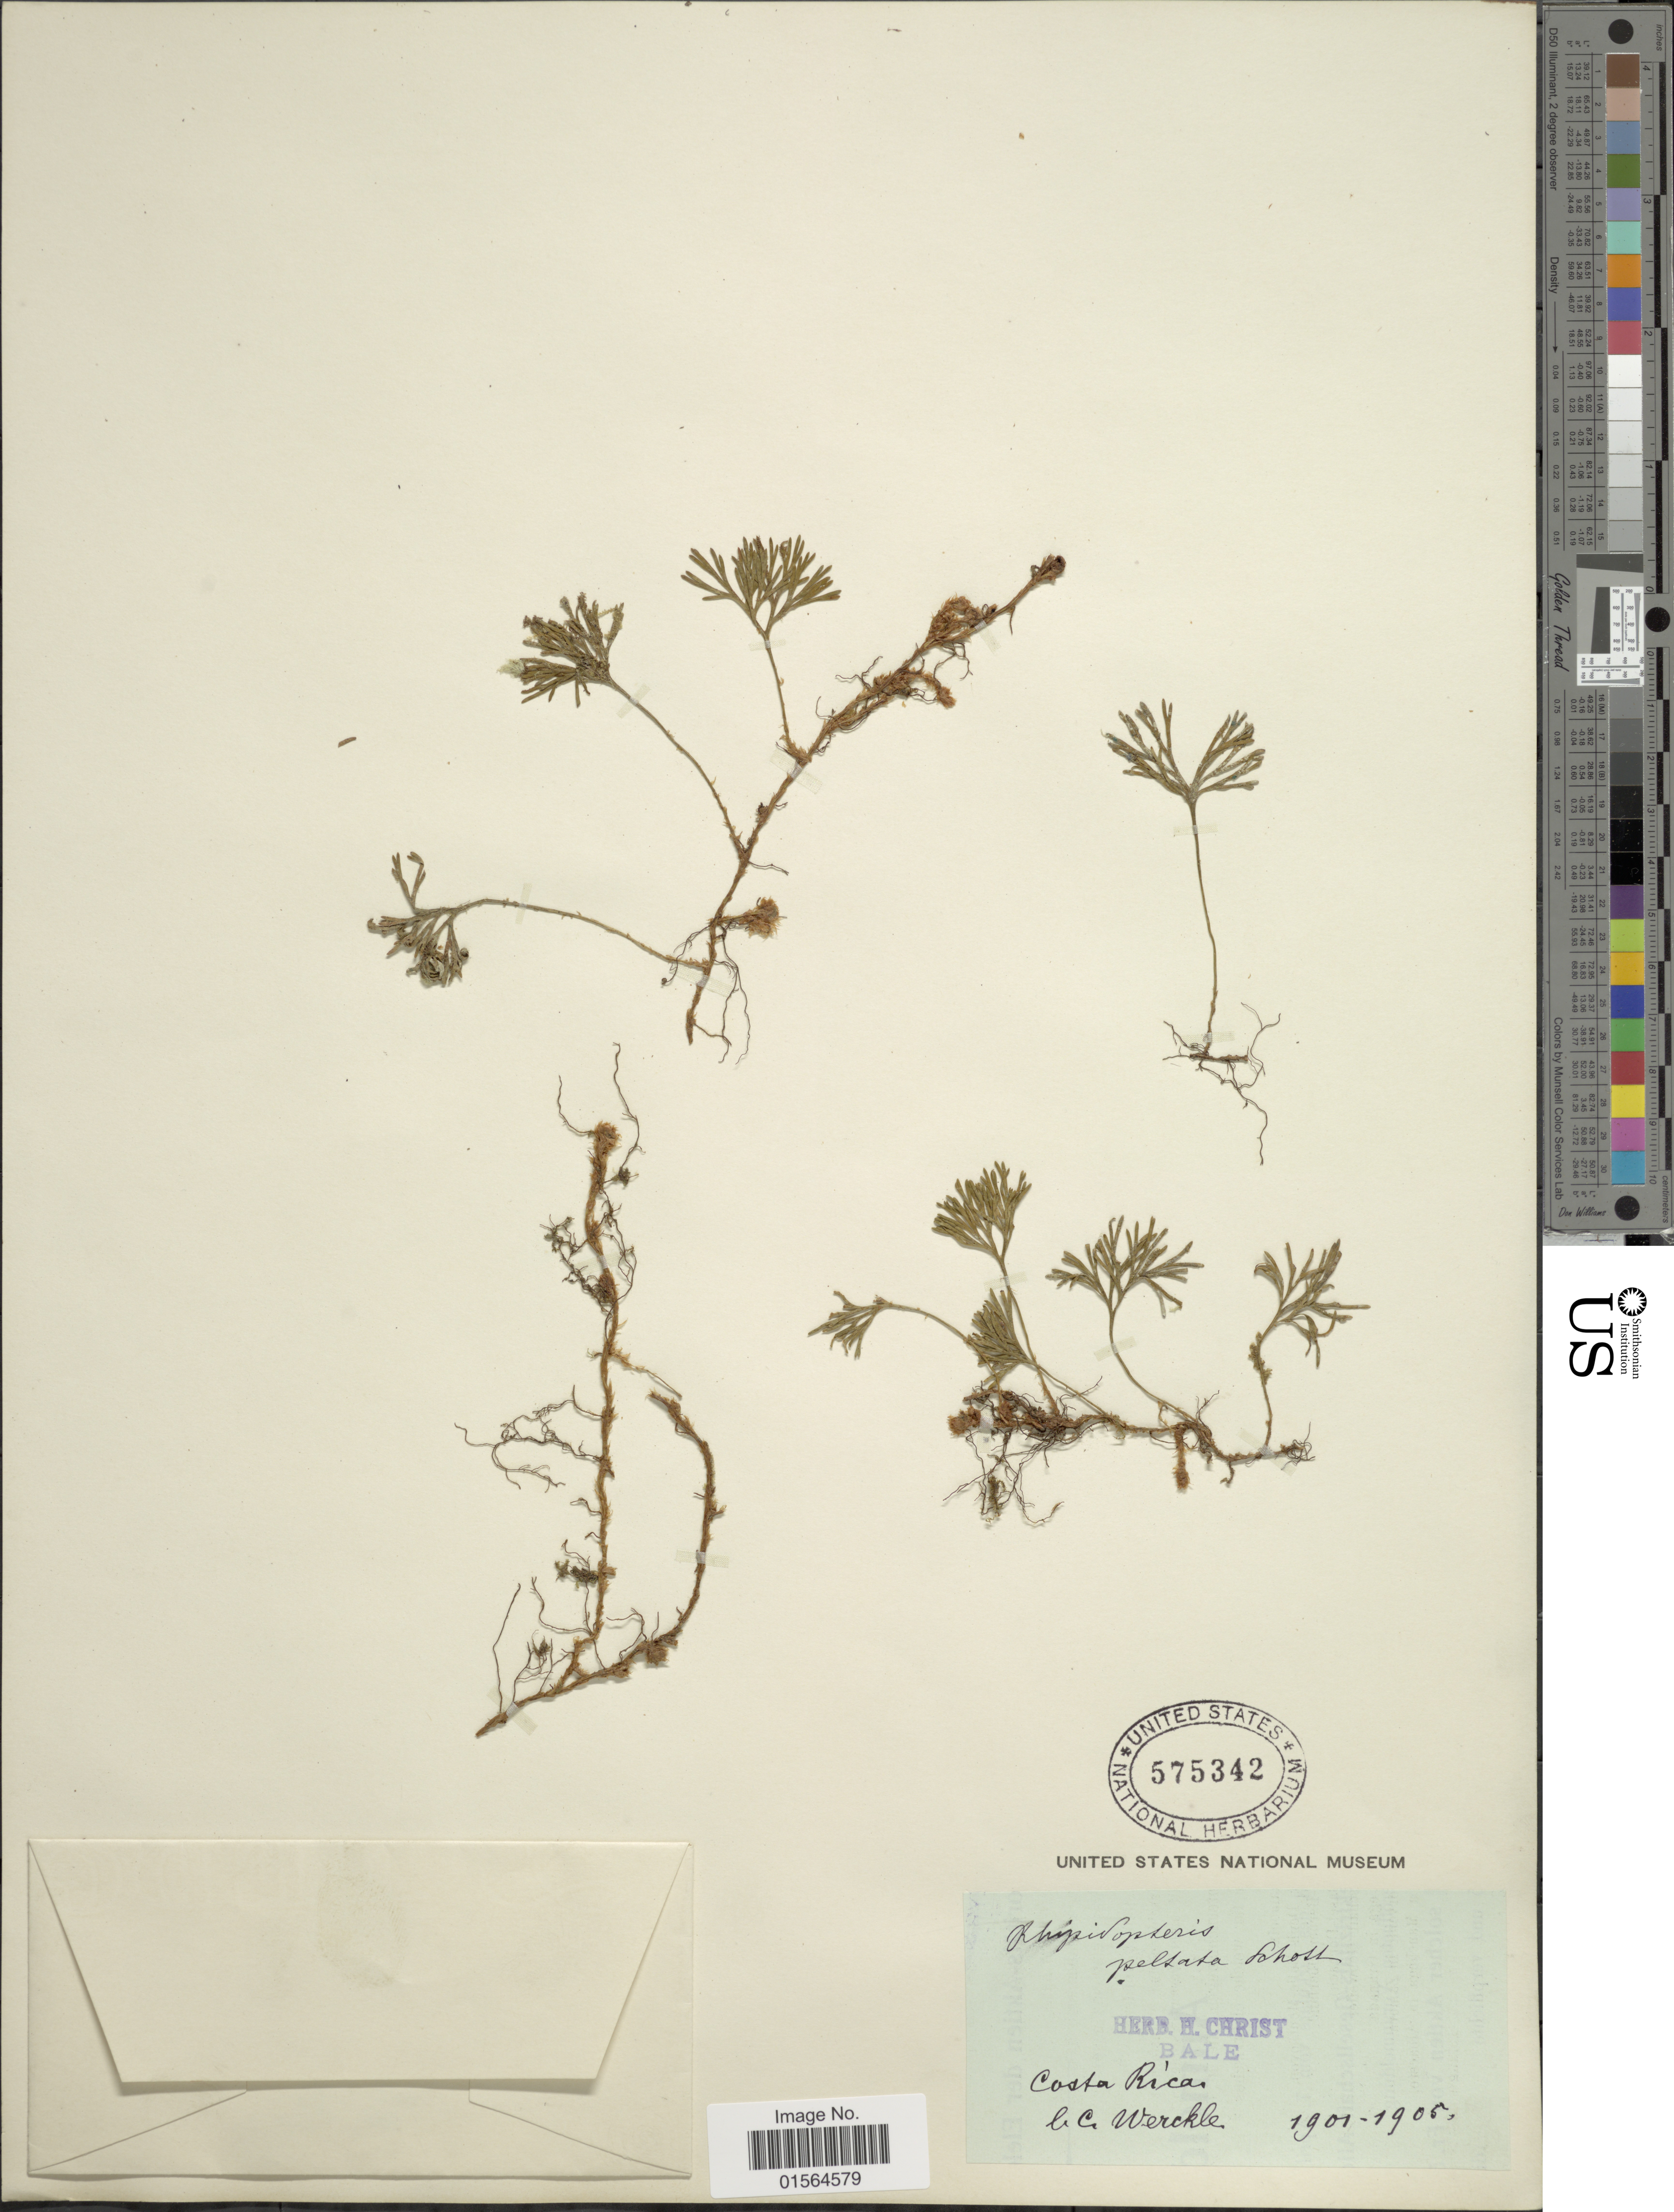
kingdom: Plantae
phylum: Tracheophyta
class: Polypodiopsida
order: Polypodiales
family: Dryopteridaceae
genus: Elaphoglossum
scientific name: Elaphoglossum peltatum f. foeniculaceum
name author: (Hook. & Grev.) Mickel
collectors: C. Wercklé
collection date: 1901/1905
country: Costa Rica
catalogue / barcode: US 575342